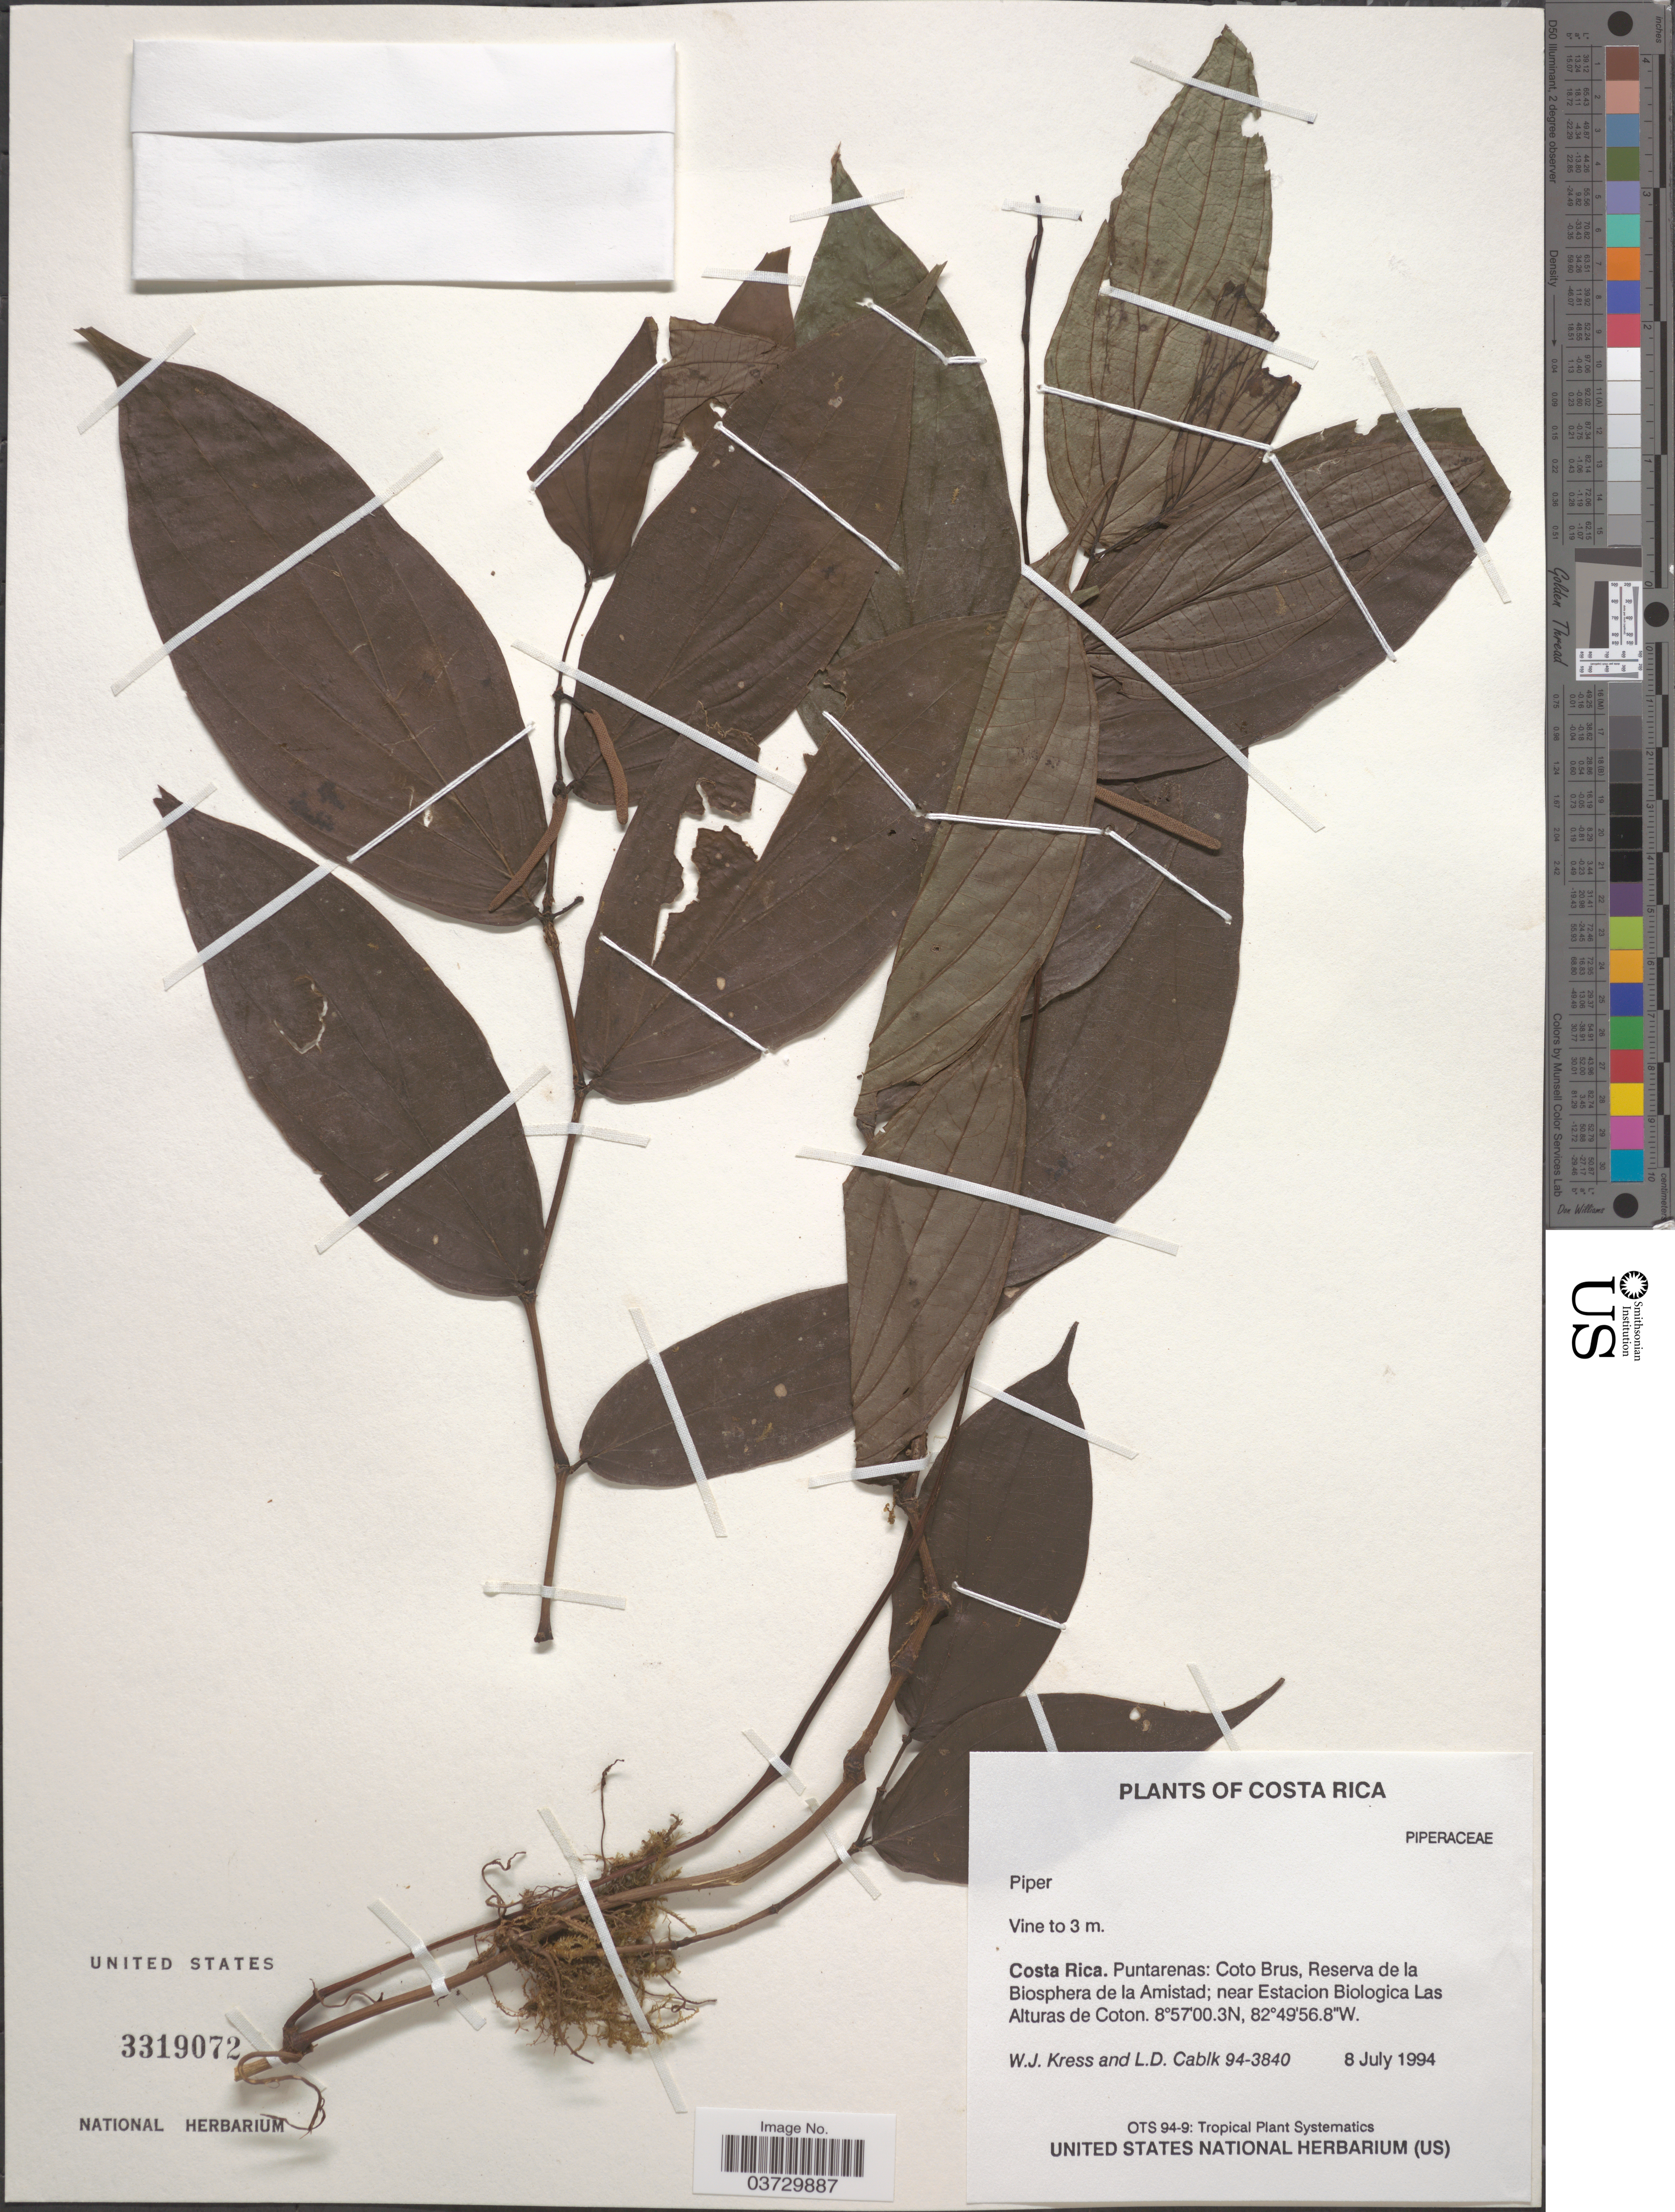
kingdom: Plantae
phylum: Tracheophyta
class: Magnoliopsida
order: Piperales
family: Piperaceae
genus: Piper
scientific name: Piper sp.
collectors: W. J. Kress & L. Cablk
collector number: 94-3840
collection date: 1994-07-08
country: Costa Rica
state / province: Puntarenas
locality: Coto Brus, Reserva de la Biosphera de la Amistad; near Estacion Biologica Las Alturas de Coton.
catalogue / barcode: US 3319072